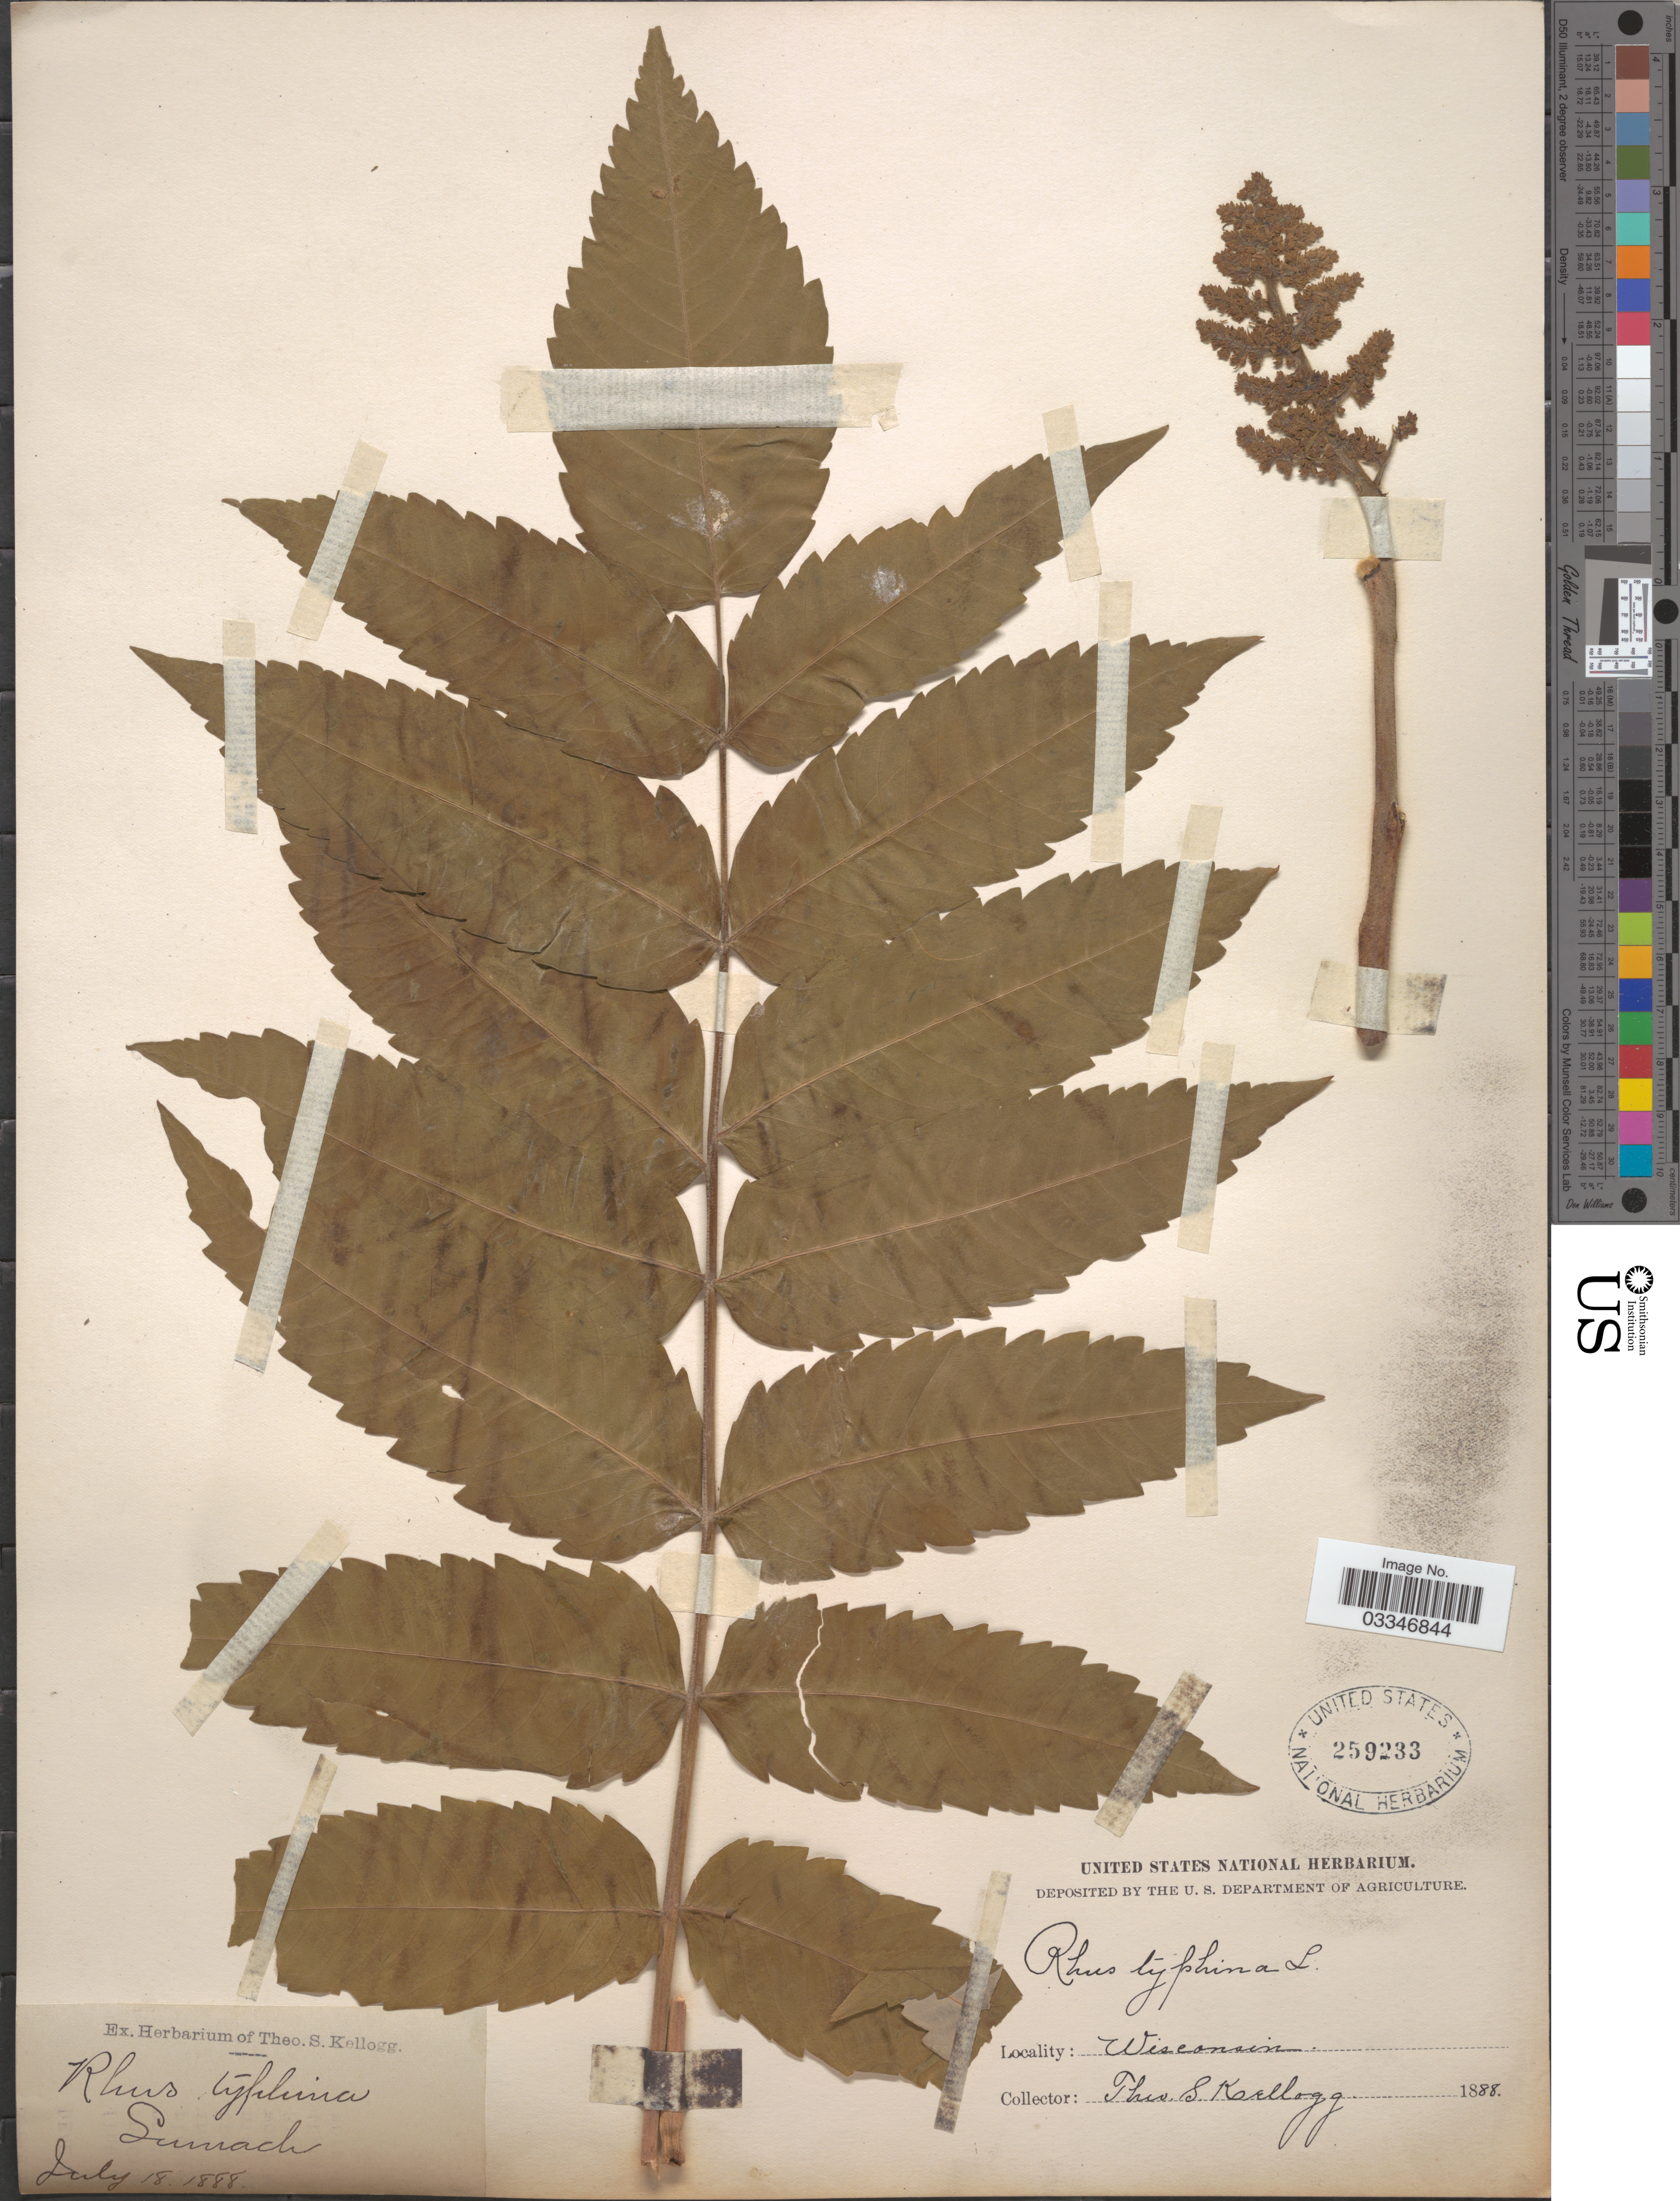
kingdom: Plantae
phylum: Tracheophyta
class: Magnoliopsida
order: Sapindales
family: Anacardiaceae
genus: Rhus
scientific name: Rhus typhina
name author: L.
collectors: T. S. Kellogg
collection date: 1888-07-18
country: United States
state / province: Wisconsin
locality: Sumach.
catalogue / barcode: US 259233